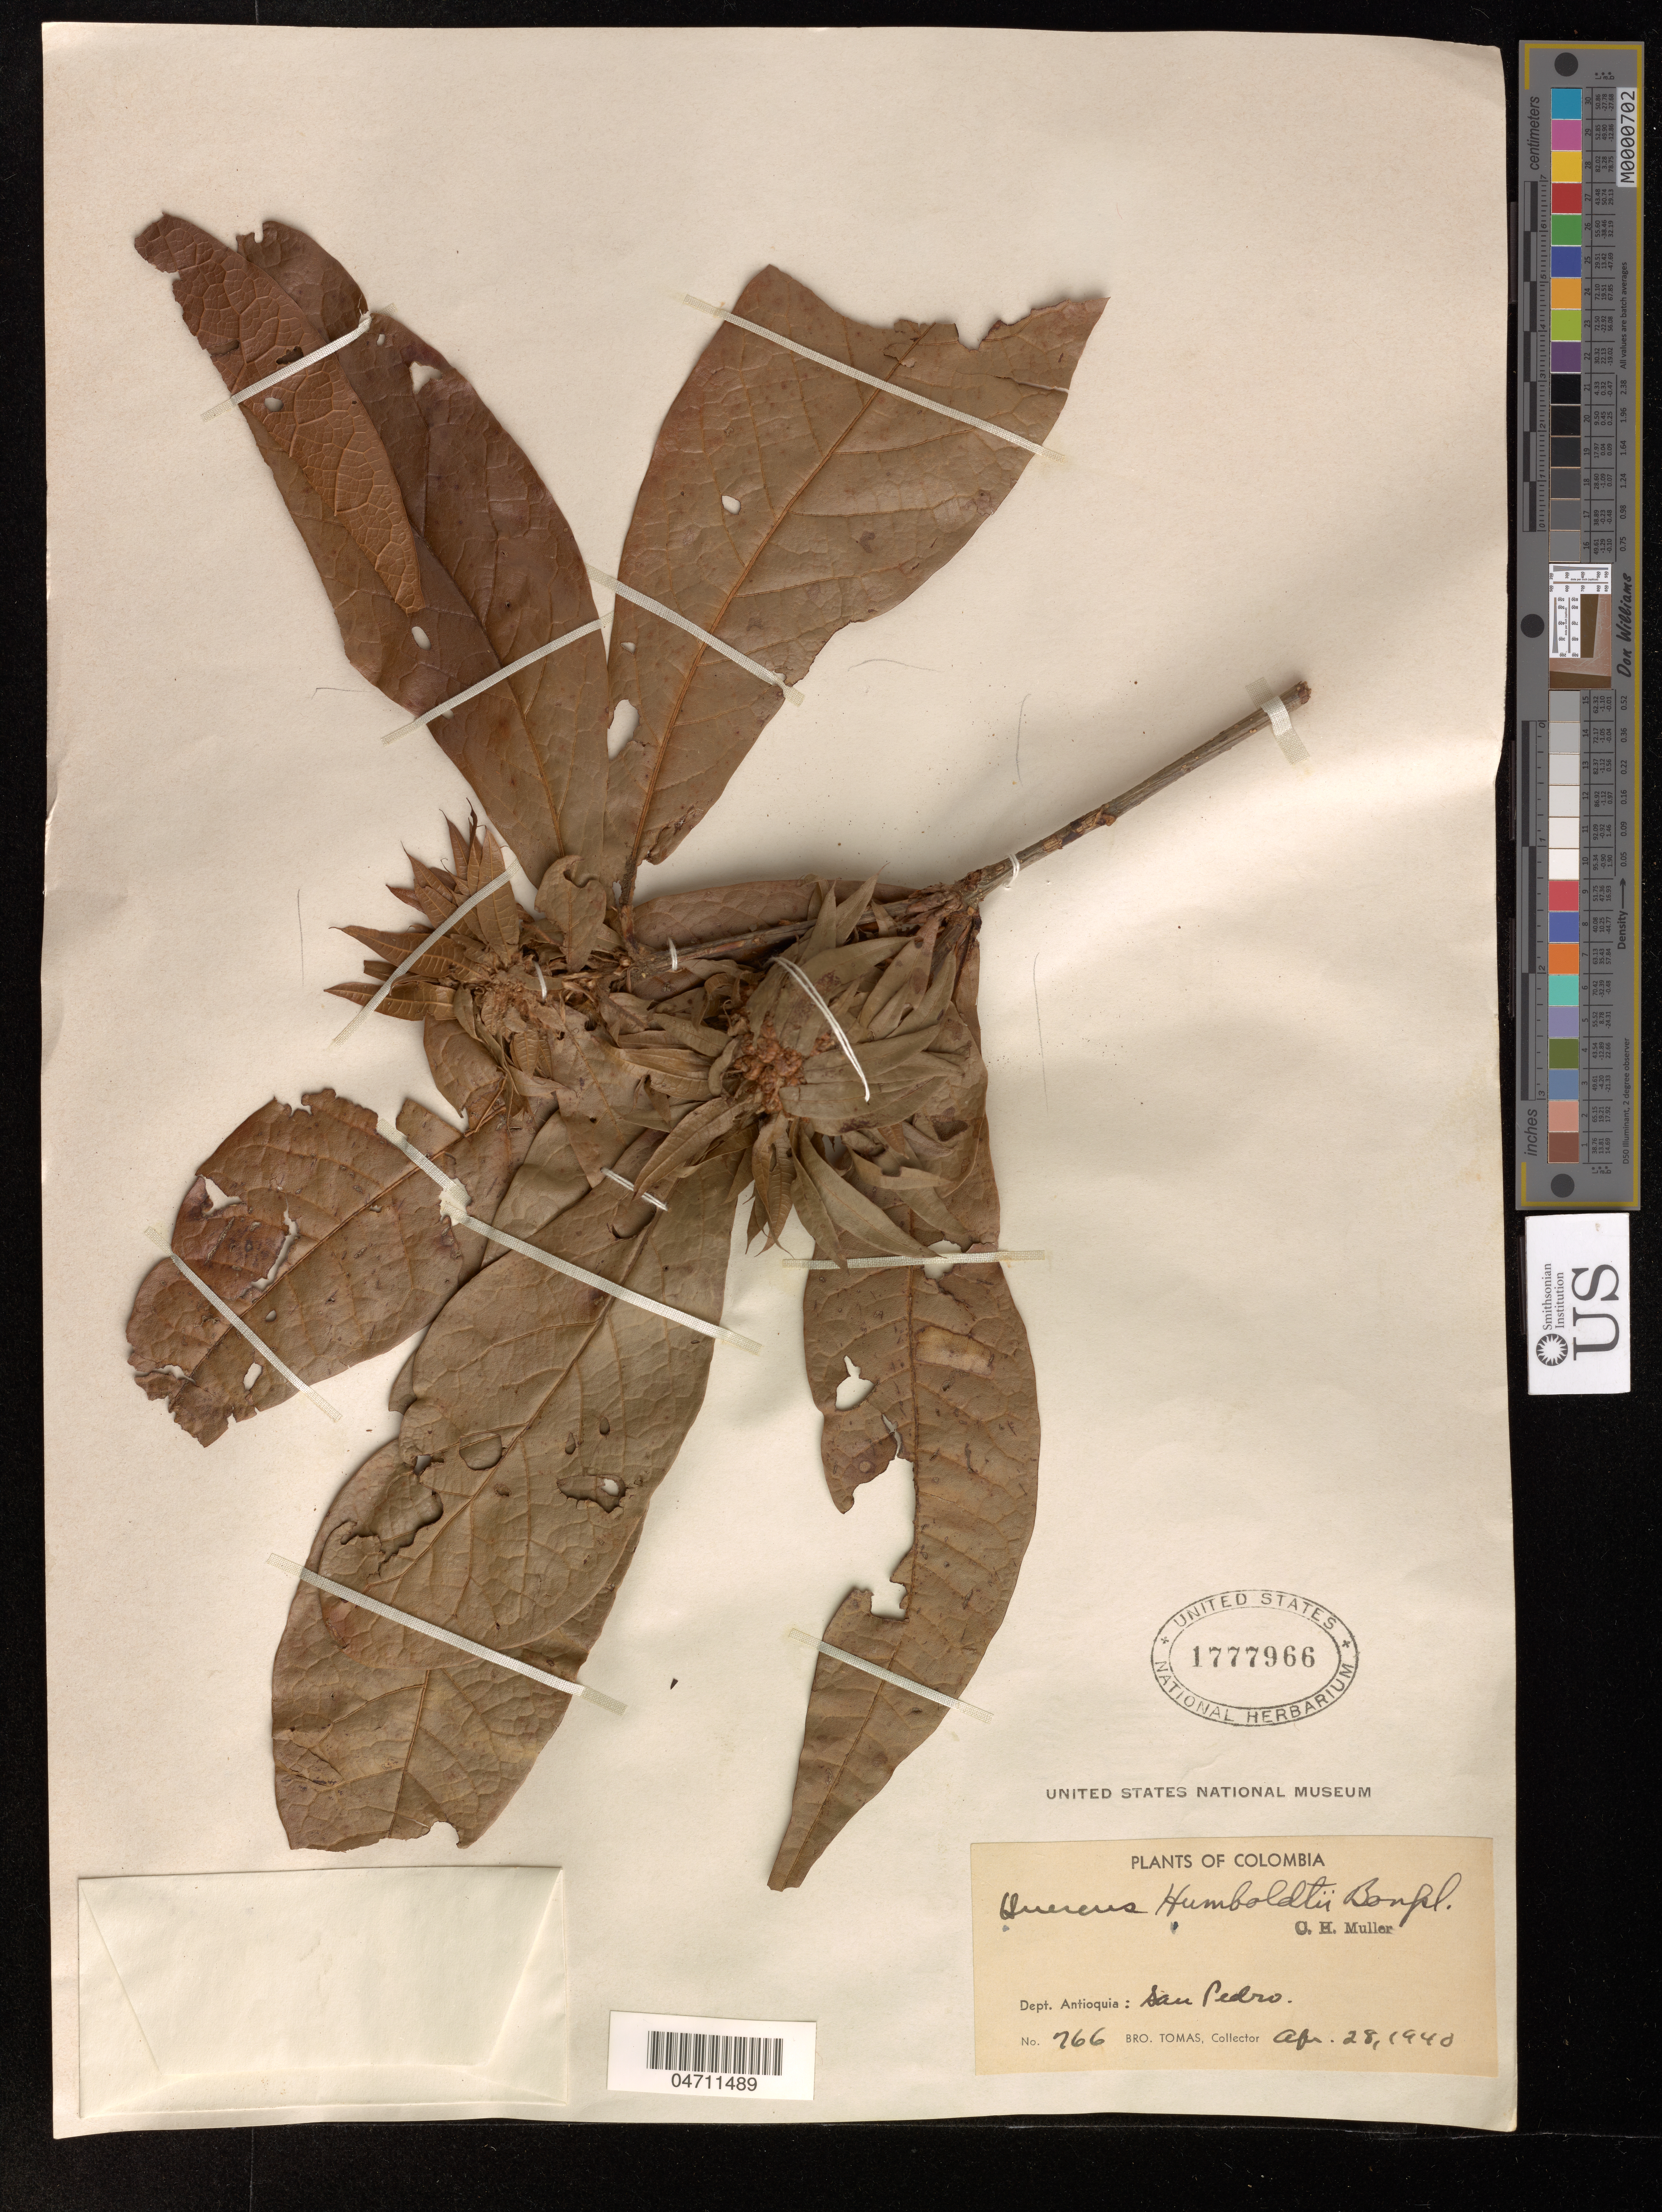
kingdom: Plantae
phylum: Tracheophyta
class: Magnoliopsida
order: Fagales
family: Fagaceae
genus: Quercus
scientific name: Quercus humboldtii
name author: Bonpl.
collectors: B. Tomas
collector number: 766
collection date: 1940-04-28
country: Colombia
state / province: Antioquia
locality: Dept. Antioquia: San Pedro.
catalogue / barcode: US 1777966